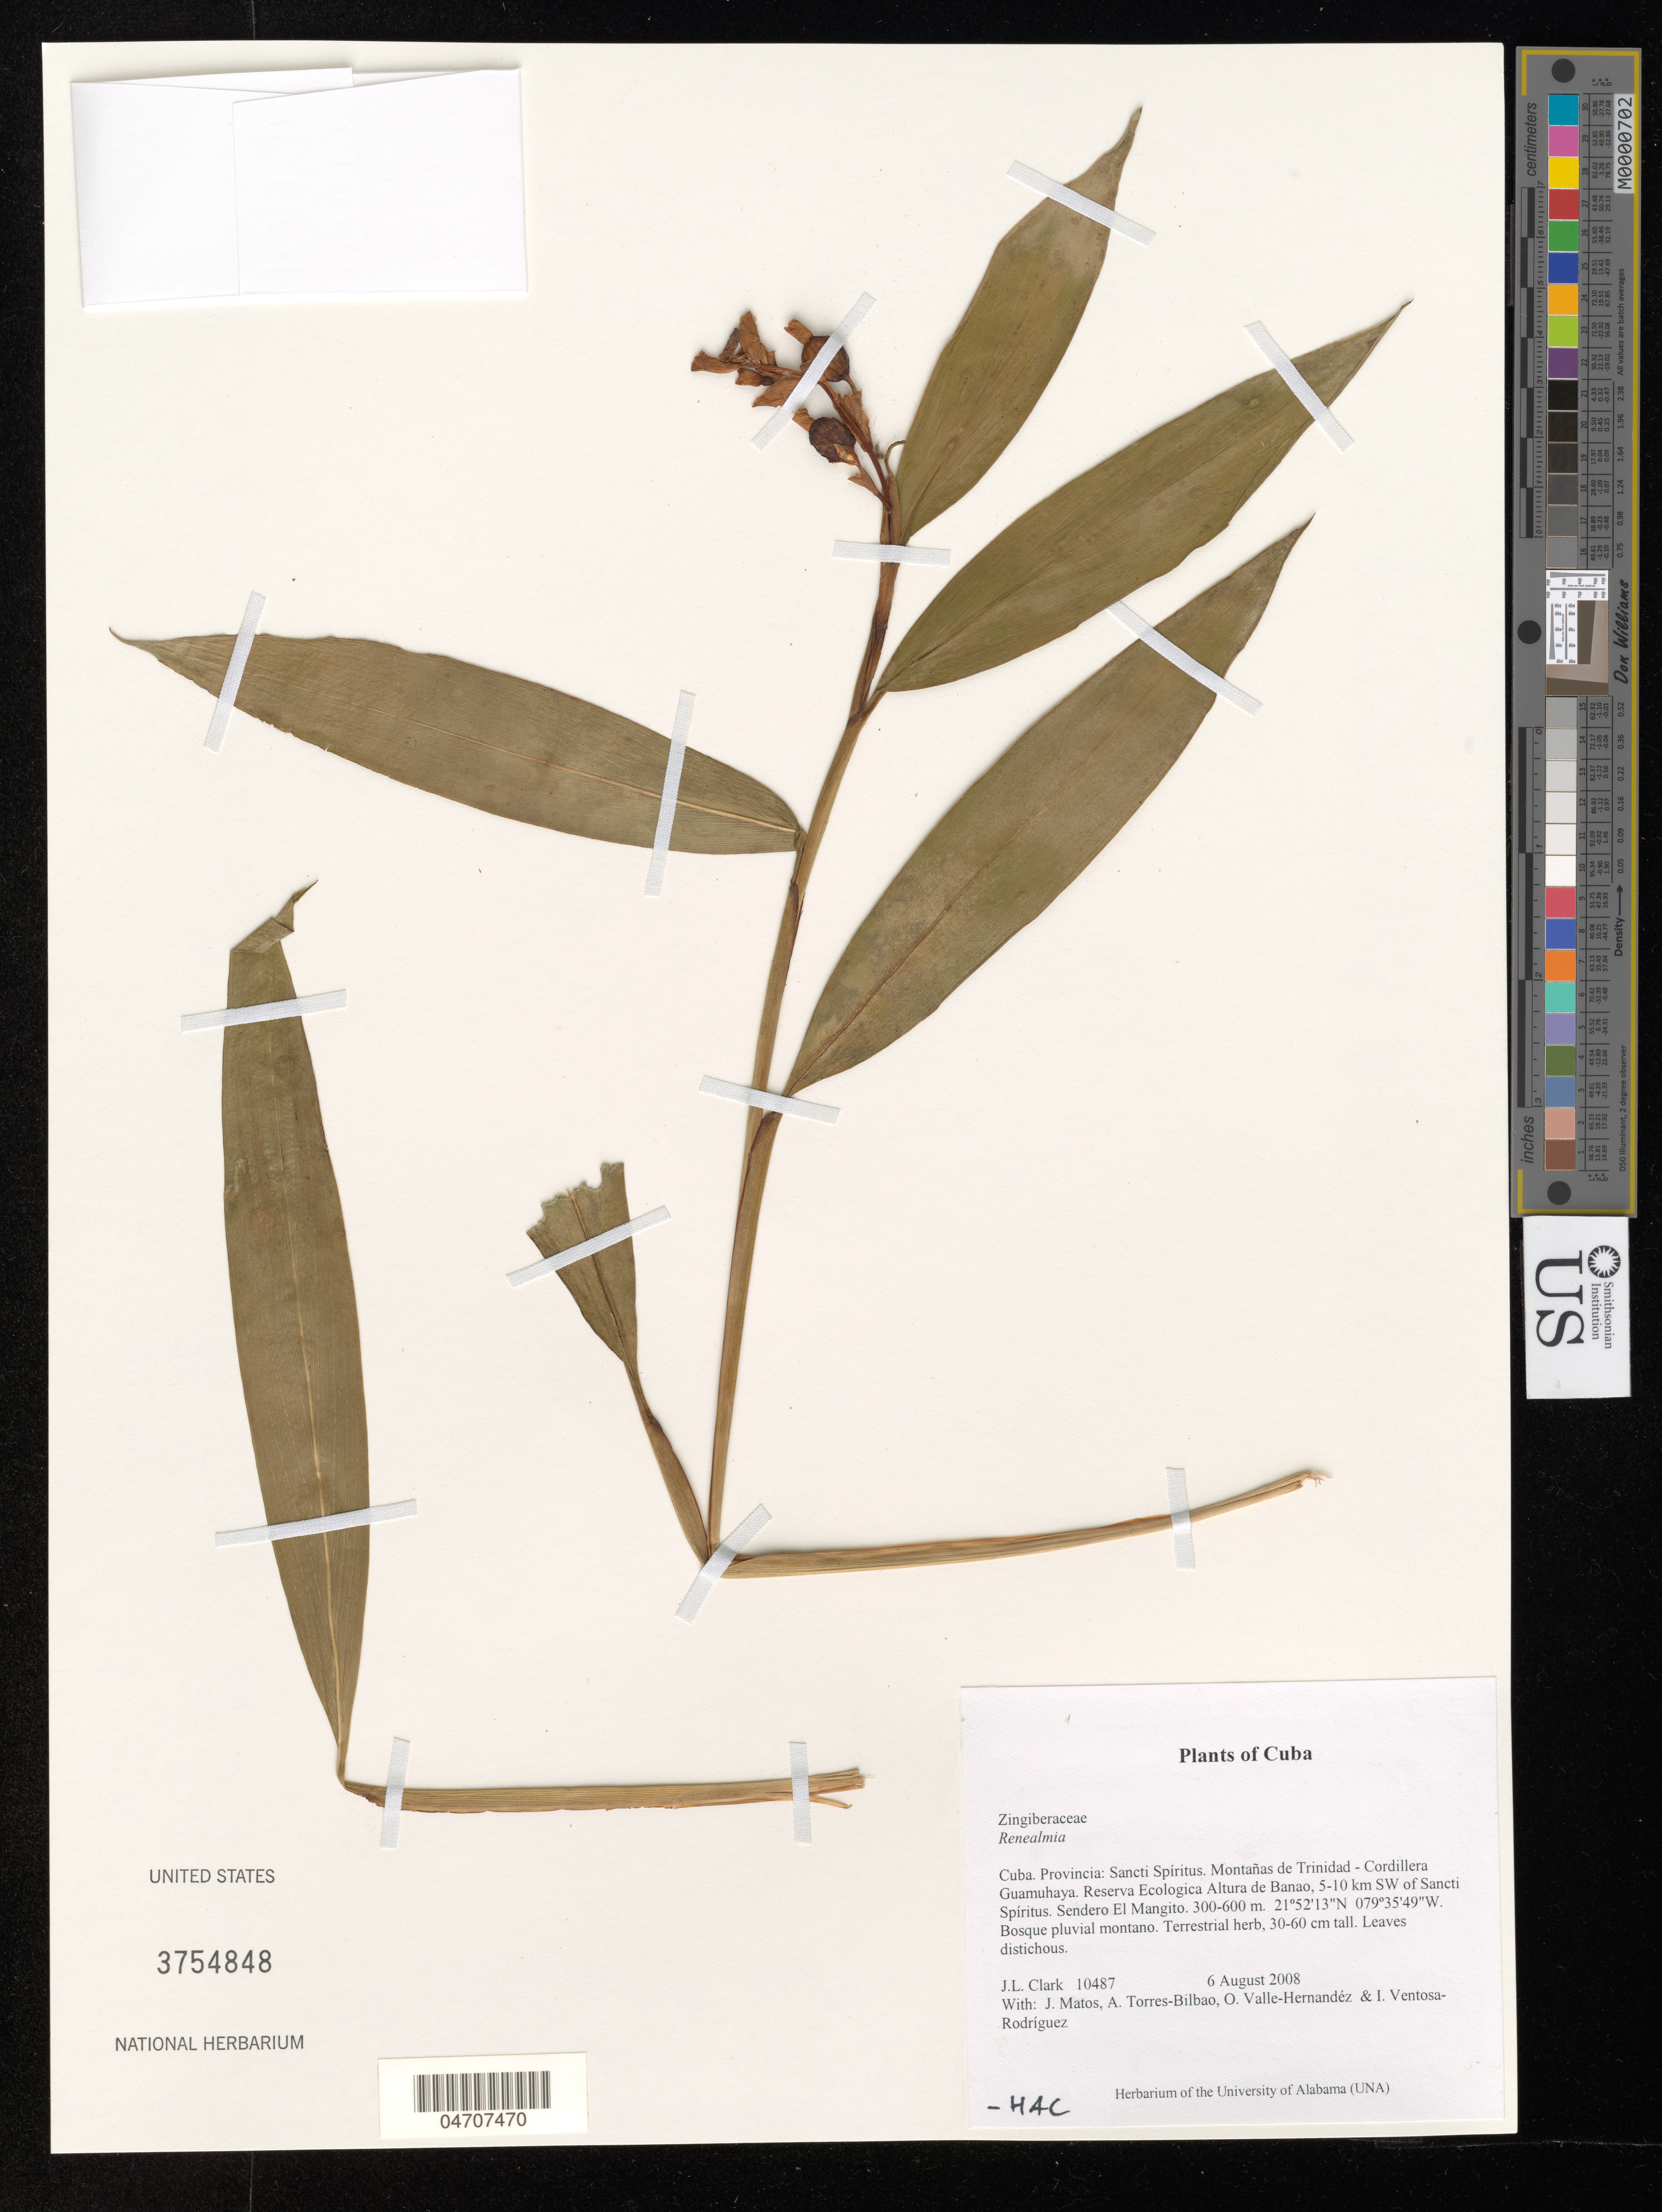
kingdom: Plantae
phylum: Tracheophyta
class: Liliopsida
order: Zingiberales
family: Zingiberaceae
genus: Renealmia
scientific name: Renealmia sp.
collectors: J. L. Clark, J. Matos, A. Torres-Bilbao & O. Valle-Hernandez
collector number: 10487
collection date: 2008-08-06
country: Cuba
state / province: Sancti Spíritus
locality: Montañas de Trinidad - Cordillera Guamuhaya. Reserva Ecologica Altura de Banao, 5-10 km SW of Sancti Spíritus. Sendero El Mangito.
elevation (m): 300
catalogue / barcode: US 3754848